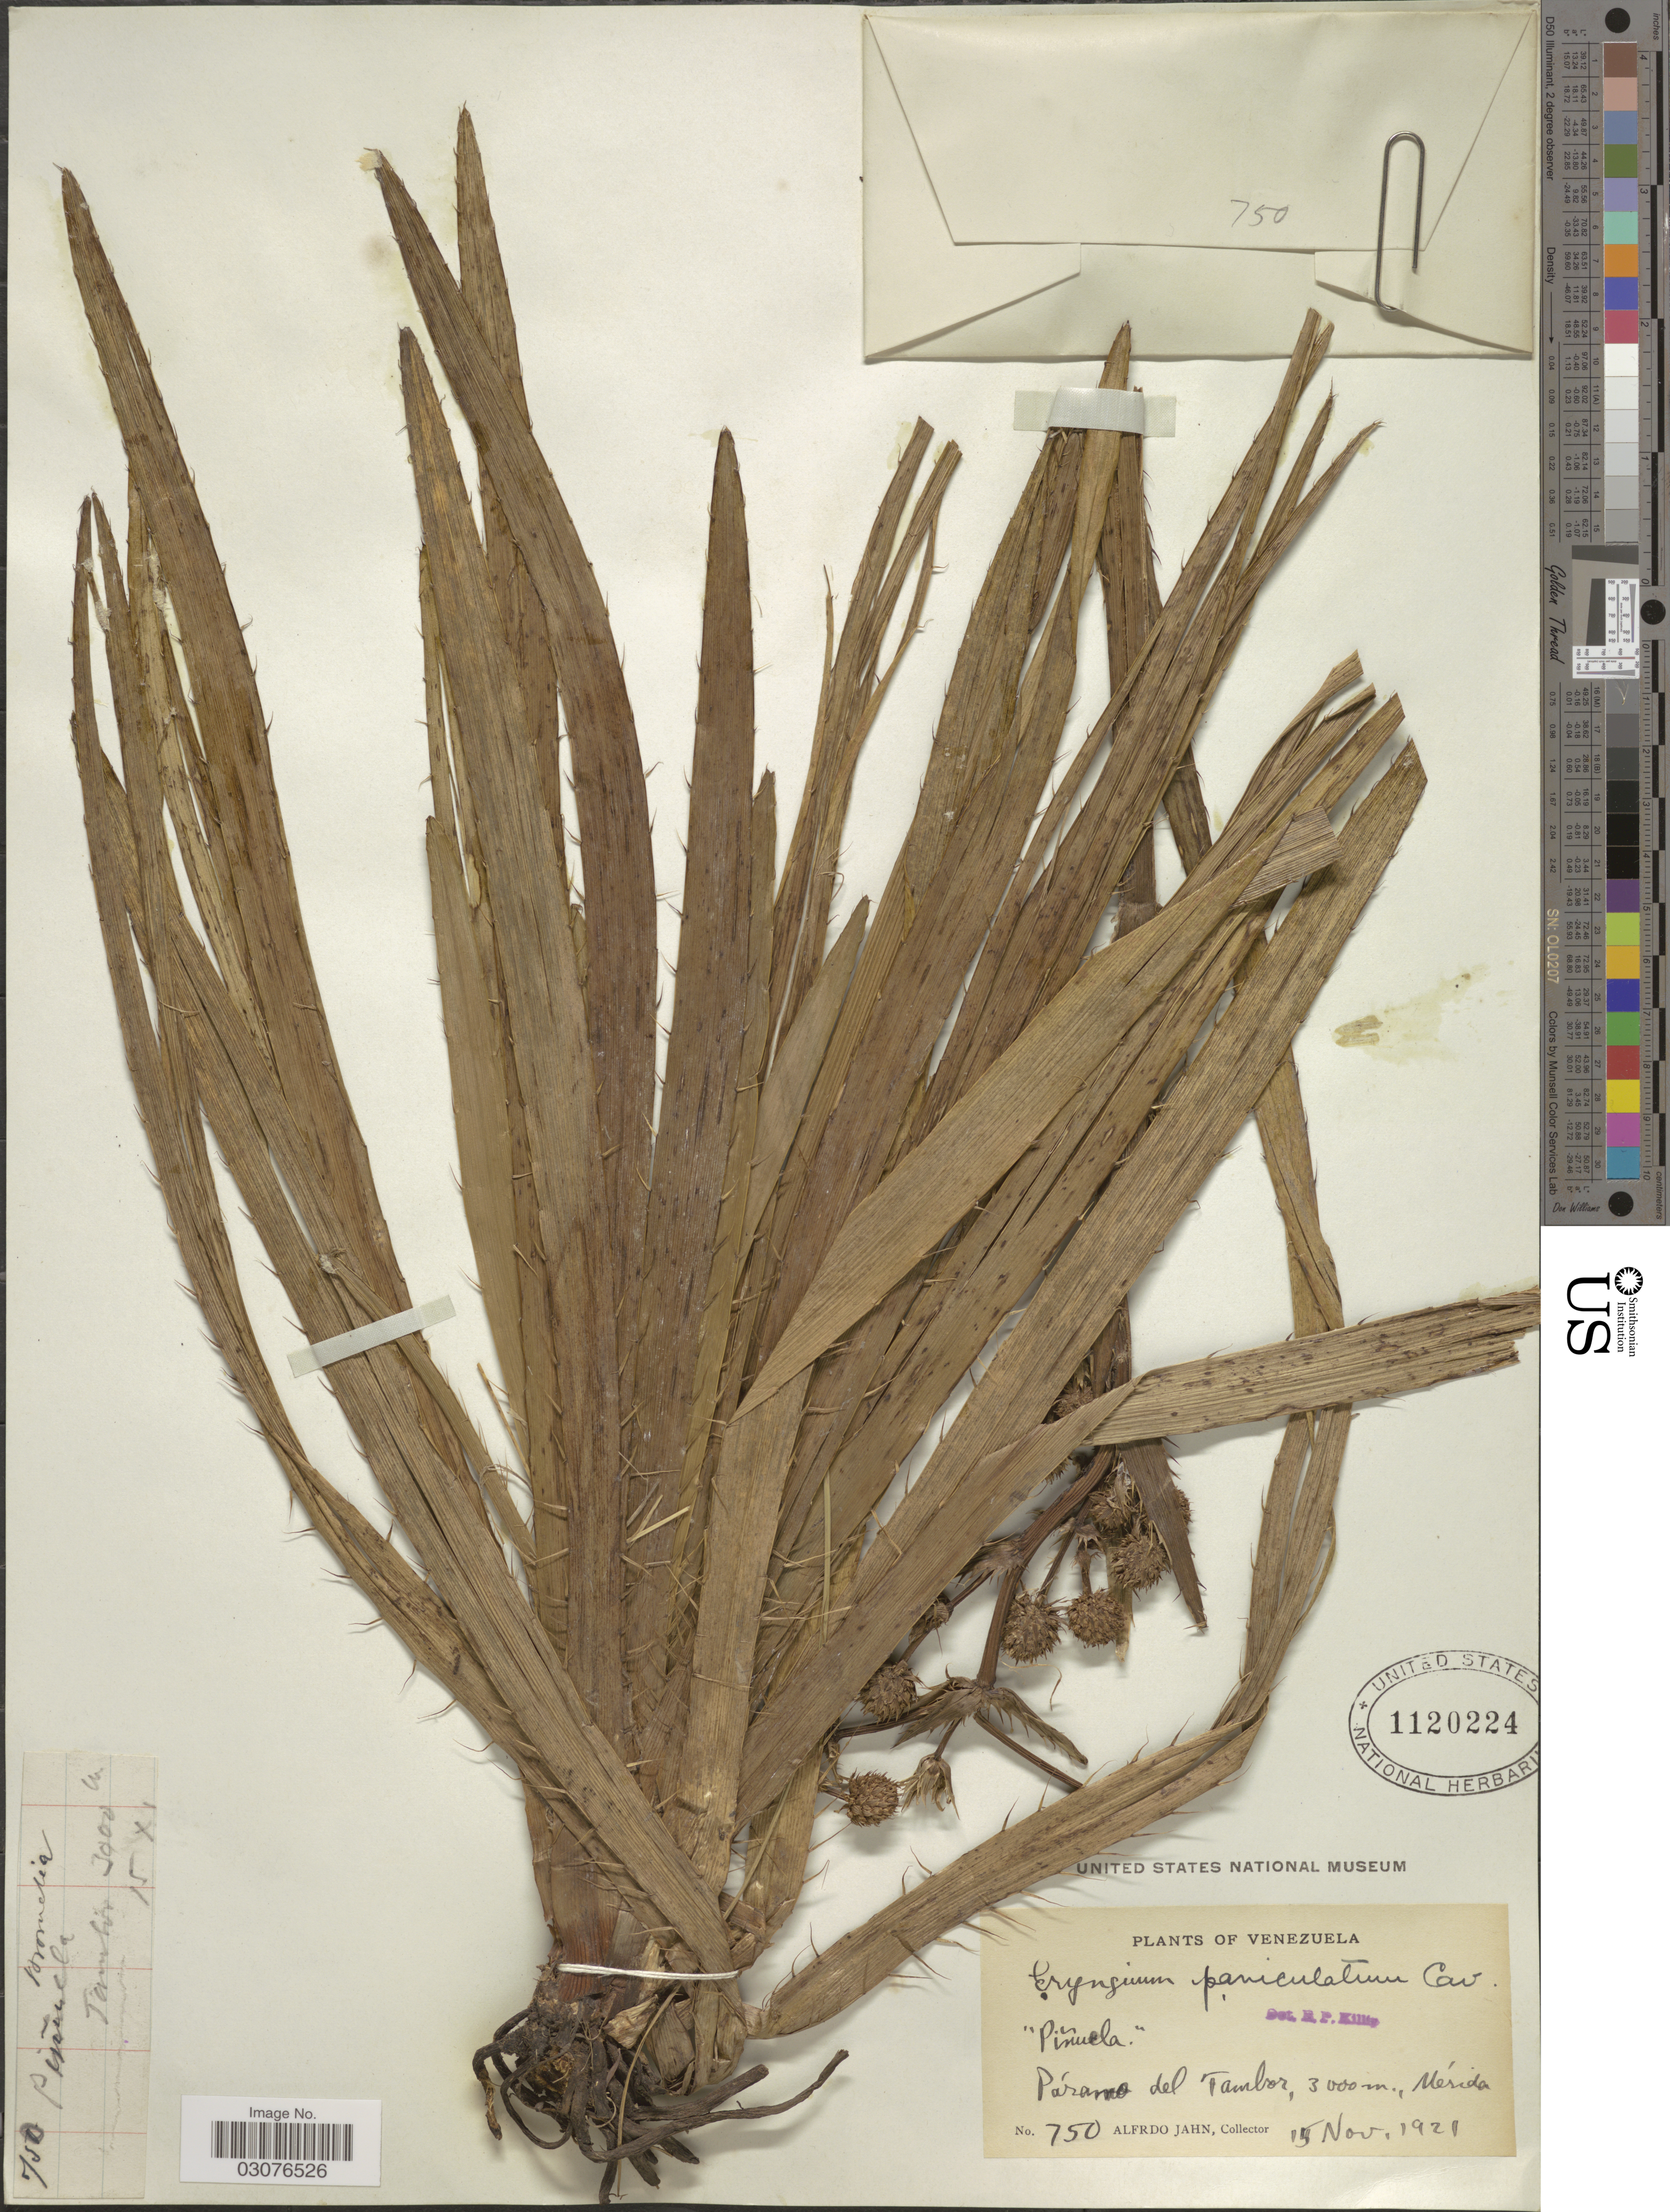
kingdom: Plantae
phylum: Tracheophyta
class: Magnoliopsida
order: Apiales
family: Apiaceae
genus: Eryngium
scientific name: Eryngium humboldtii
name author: F. Delaroche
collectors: A. Jahn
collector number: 750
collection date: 1921-11-15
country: Venezuela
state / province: Mérida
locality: Páramo del Tambor.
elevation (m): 3000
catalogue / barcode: US 1120224